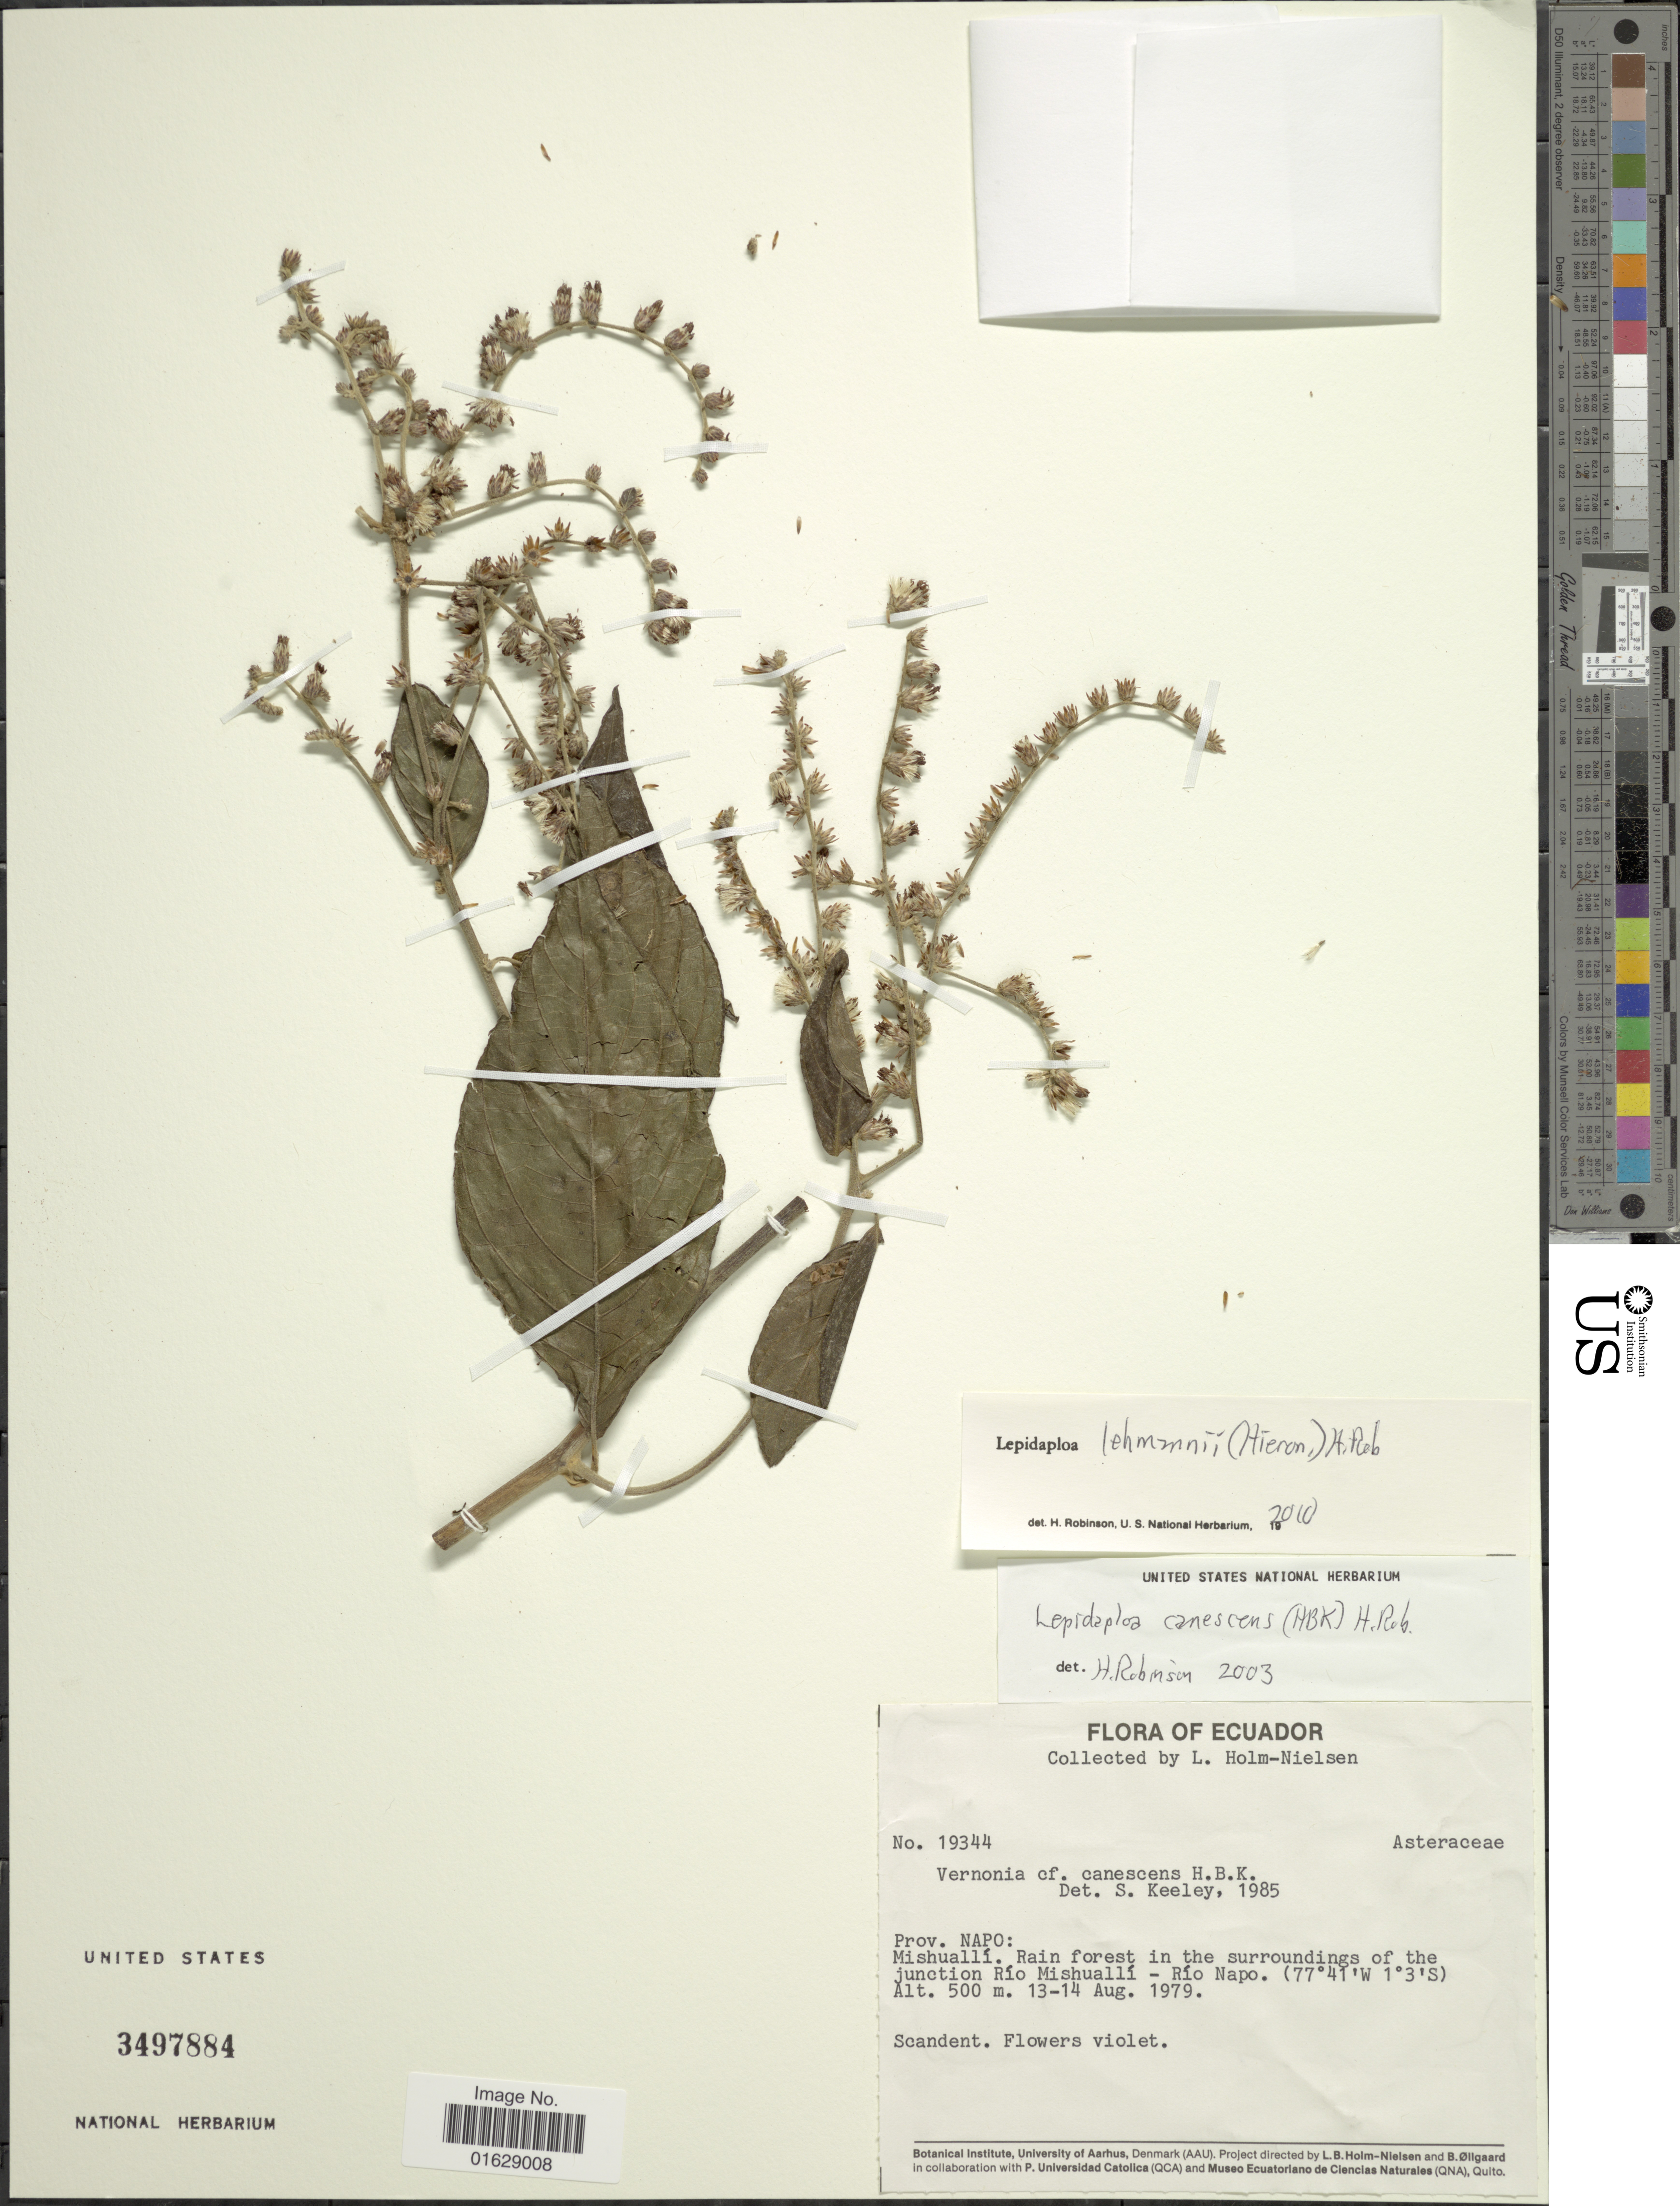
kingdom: Plantae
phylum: Tracheophyta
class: Magnoliopsida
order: Asterales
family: Asteraceae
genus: Lepidaploa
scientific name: Lepidaploa lehmannii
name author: (Hieron.) H. Rob.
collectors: L. B. Holm-Nielsen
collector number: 19344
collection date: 1979-08-13/1979-08-14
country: Ecuador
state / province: Napo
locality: Mishualli. Rain forest in the surroundings of the junction Rio Mishualli - Rio Napo.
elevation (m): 500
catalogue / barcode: US 3497884